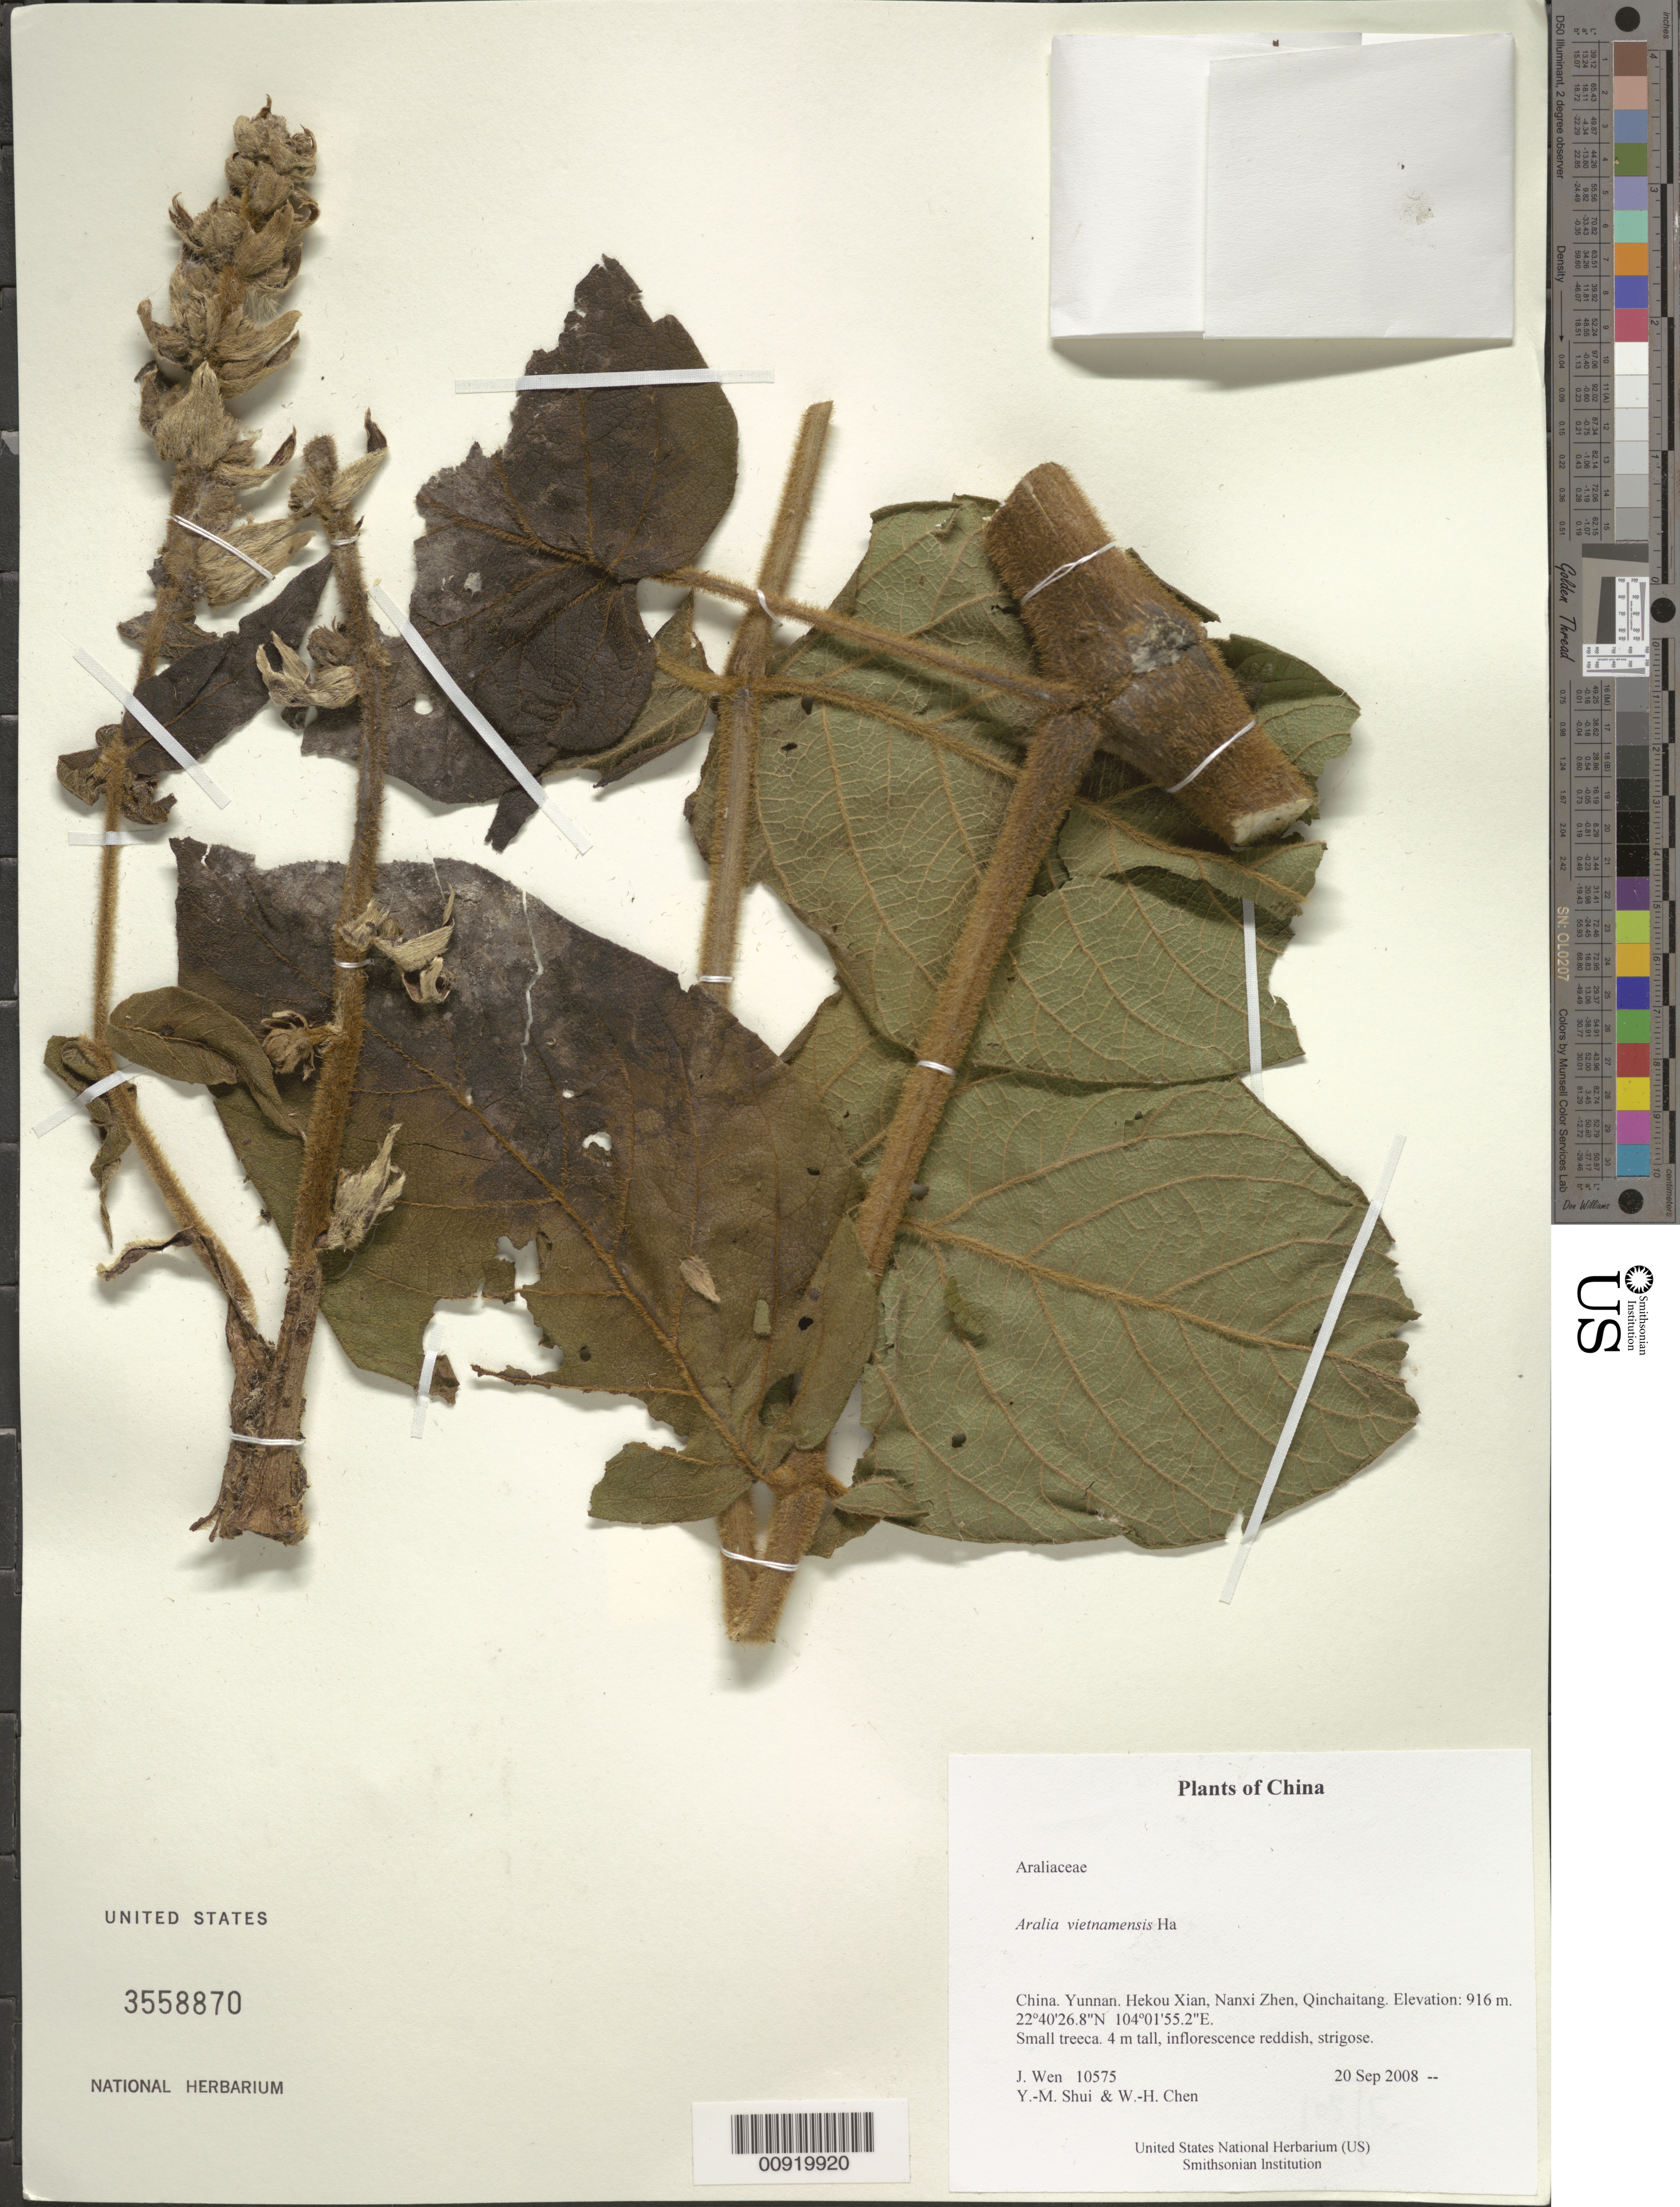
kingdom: Plantae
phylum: Tracheophyta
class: Magnoliopsida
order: Apiales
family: Araliaceae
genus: Aralia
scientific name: Aralia vietnamensis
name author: Ha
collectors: J. Wen, Y. Shui & W. Chen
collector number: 10575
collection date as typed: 20 Sep 2008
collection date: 2008-09-20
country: China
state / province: Yunnan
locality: Hekou Xian, Nanxi Zhen, Qinchaitang.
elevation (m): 916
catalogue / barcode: US 3558870